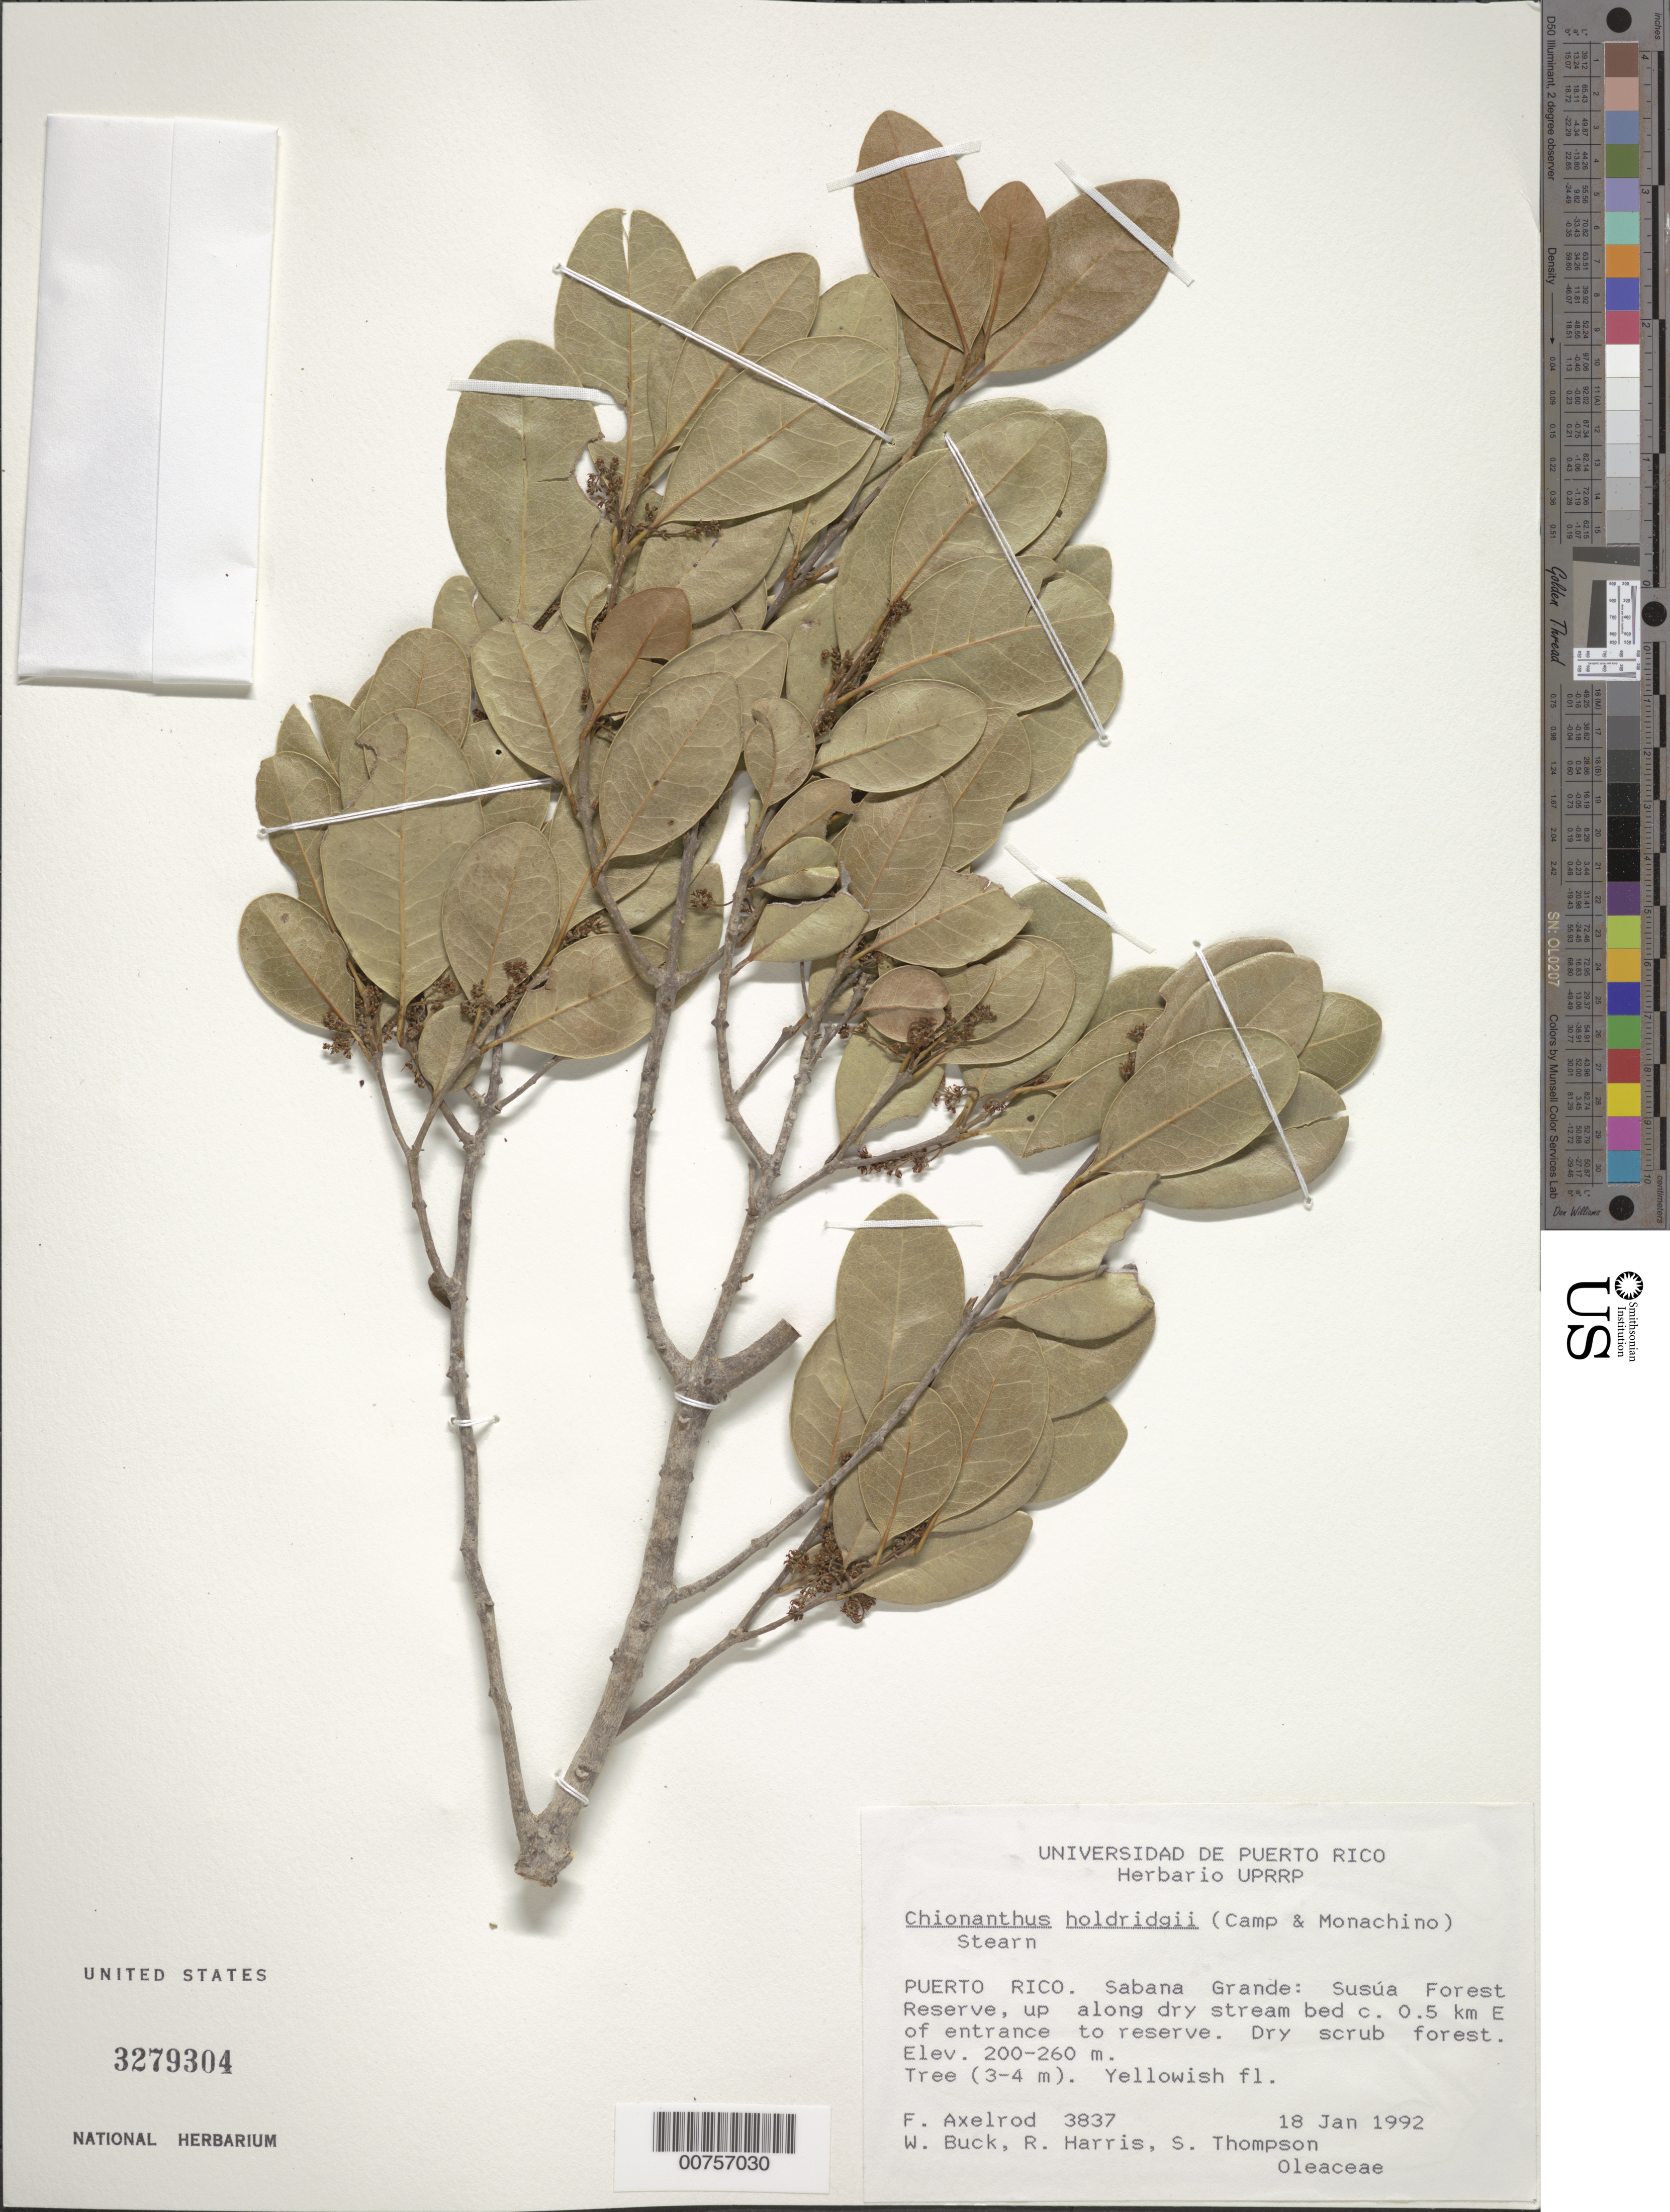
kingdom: Plantae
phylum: Tracheophyta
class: Magnoliopsida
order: Lamiales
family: Oleaceae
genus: Chionanthus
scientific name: Chionanthus holdridgii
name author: (Camp & Monach.) Stearn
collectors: F. S. Axelrod, W. Buck, R. Harris & S. A. Thompson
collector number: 3837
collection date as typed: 18 Jan 1992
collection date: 1992-01-18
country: Puerto Rico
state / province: Sabana Grande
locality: Sabana Grande: Susúa Forest Reserve, up along dry stream bed ca. 0.5 km E of entrance to reserve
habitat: Dry scrub forest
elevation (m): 200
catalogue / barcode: US 3279304